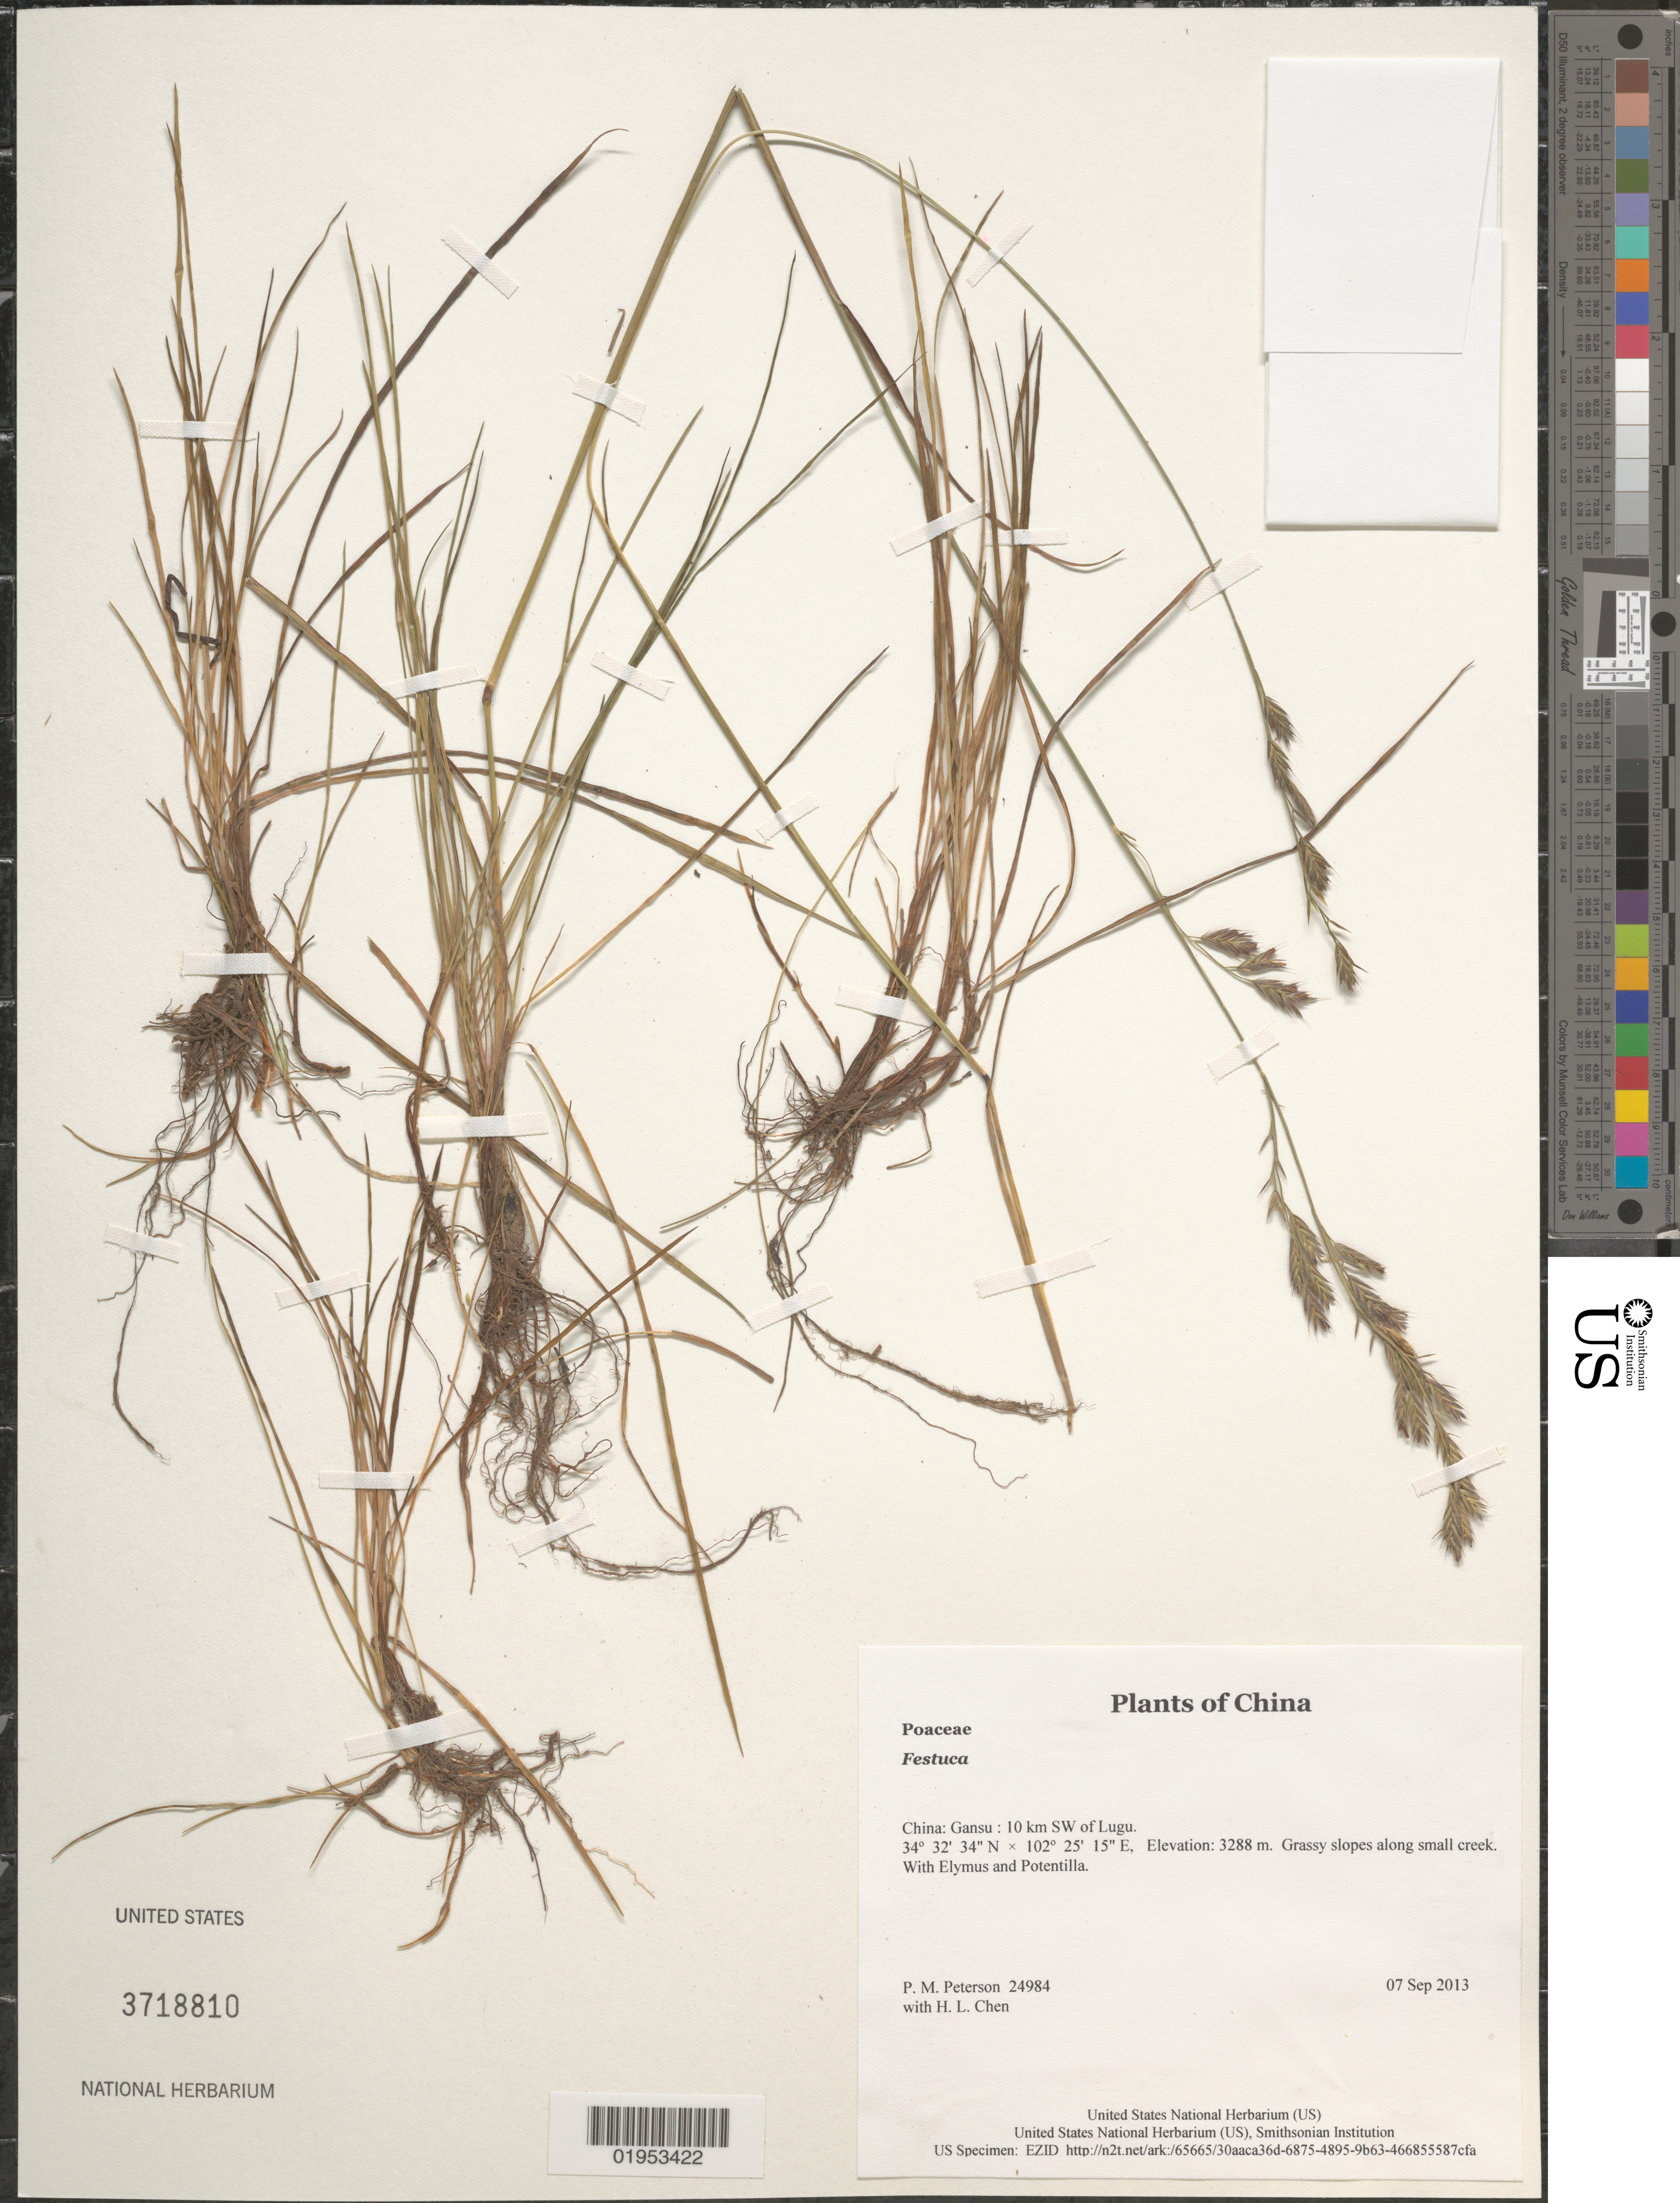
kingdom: Plantae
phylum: Tracheophyta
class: Liliopsida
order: Poales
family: Poaceae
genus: Festuca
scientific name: Festuca sp.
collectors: P. M. Peterson & H. L. Chen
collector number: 24984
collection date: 2013-09-07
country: China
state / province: Gansu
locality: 10 km SW of Lugu.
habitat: Grassy slopes along small creek.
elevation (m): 3288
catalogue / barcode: US 3718810